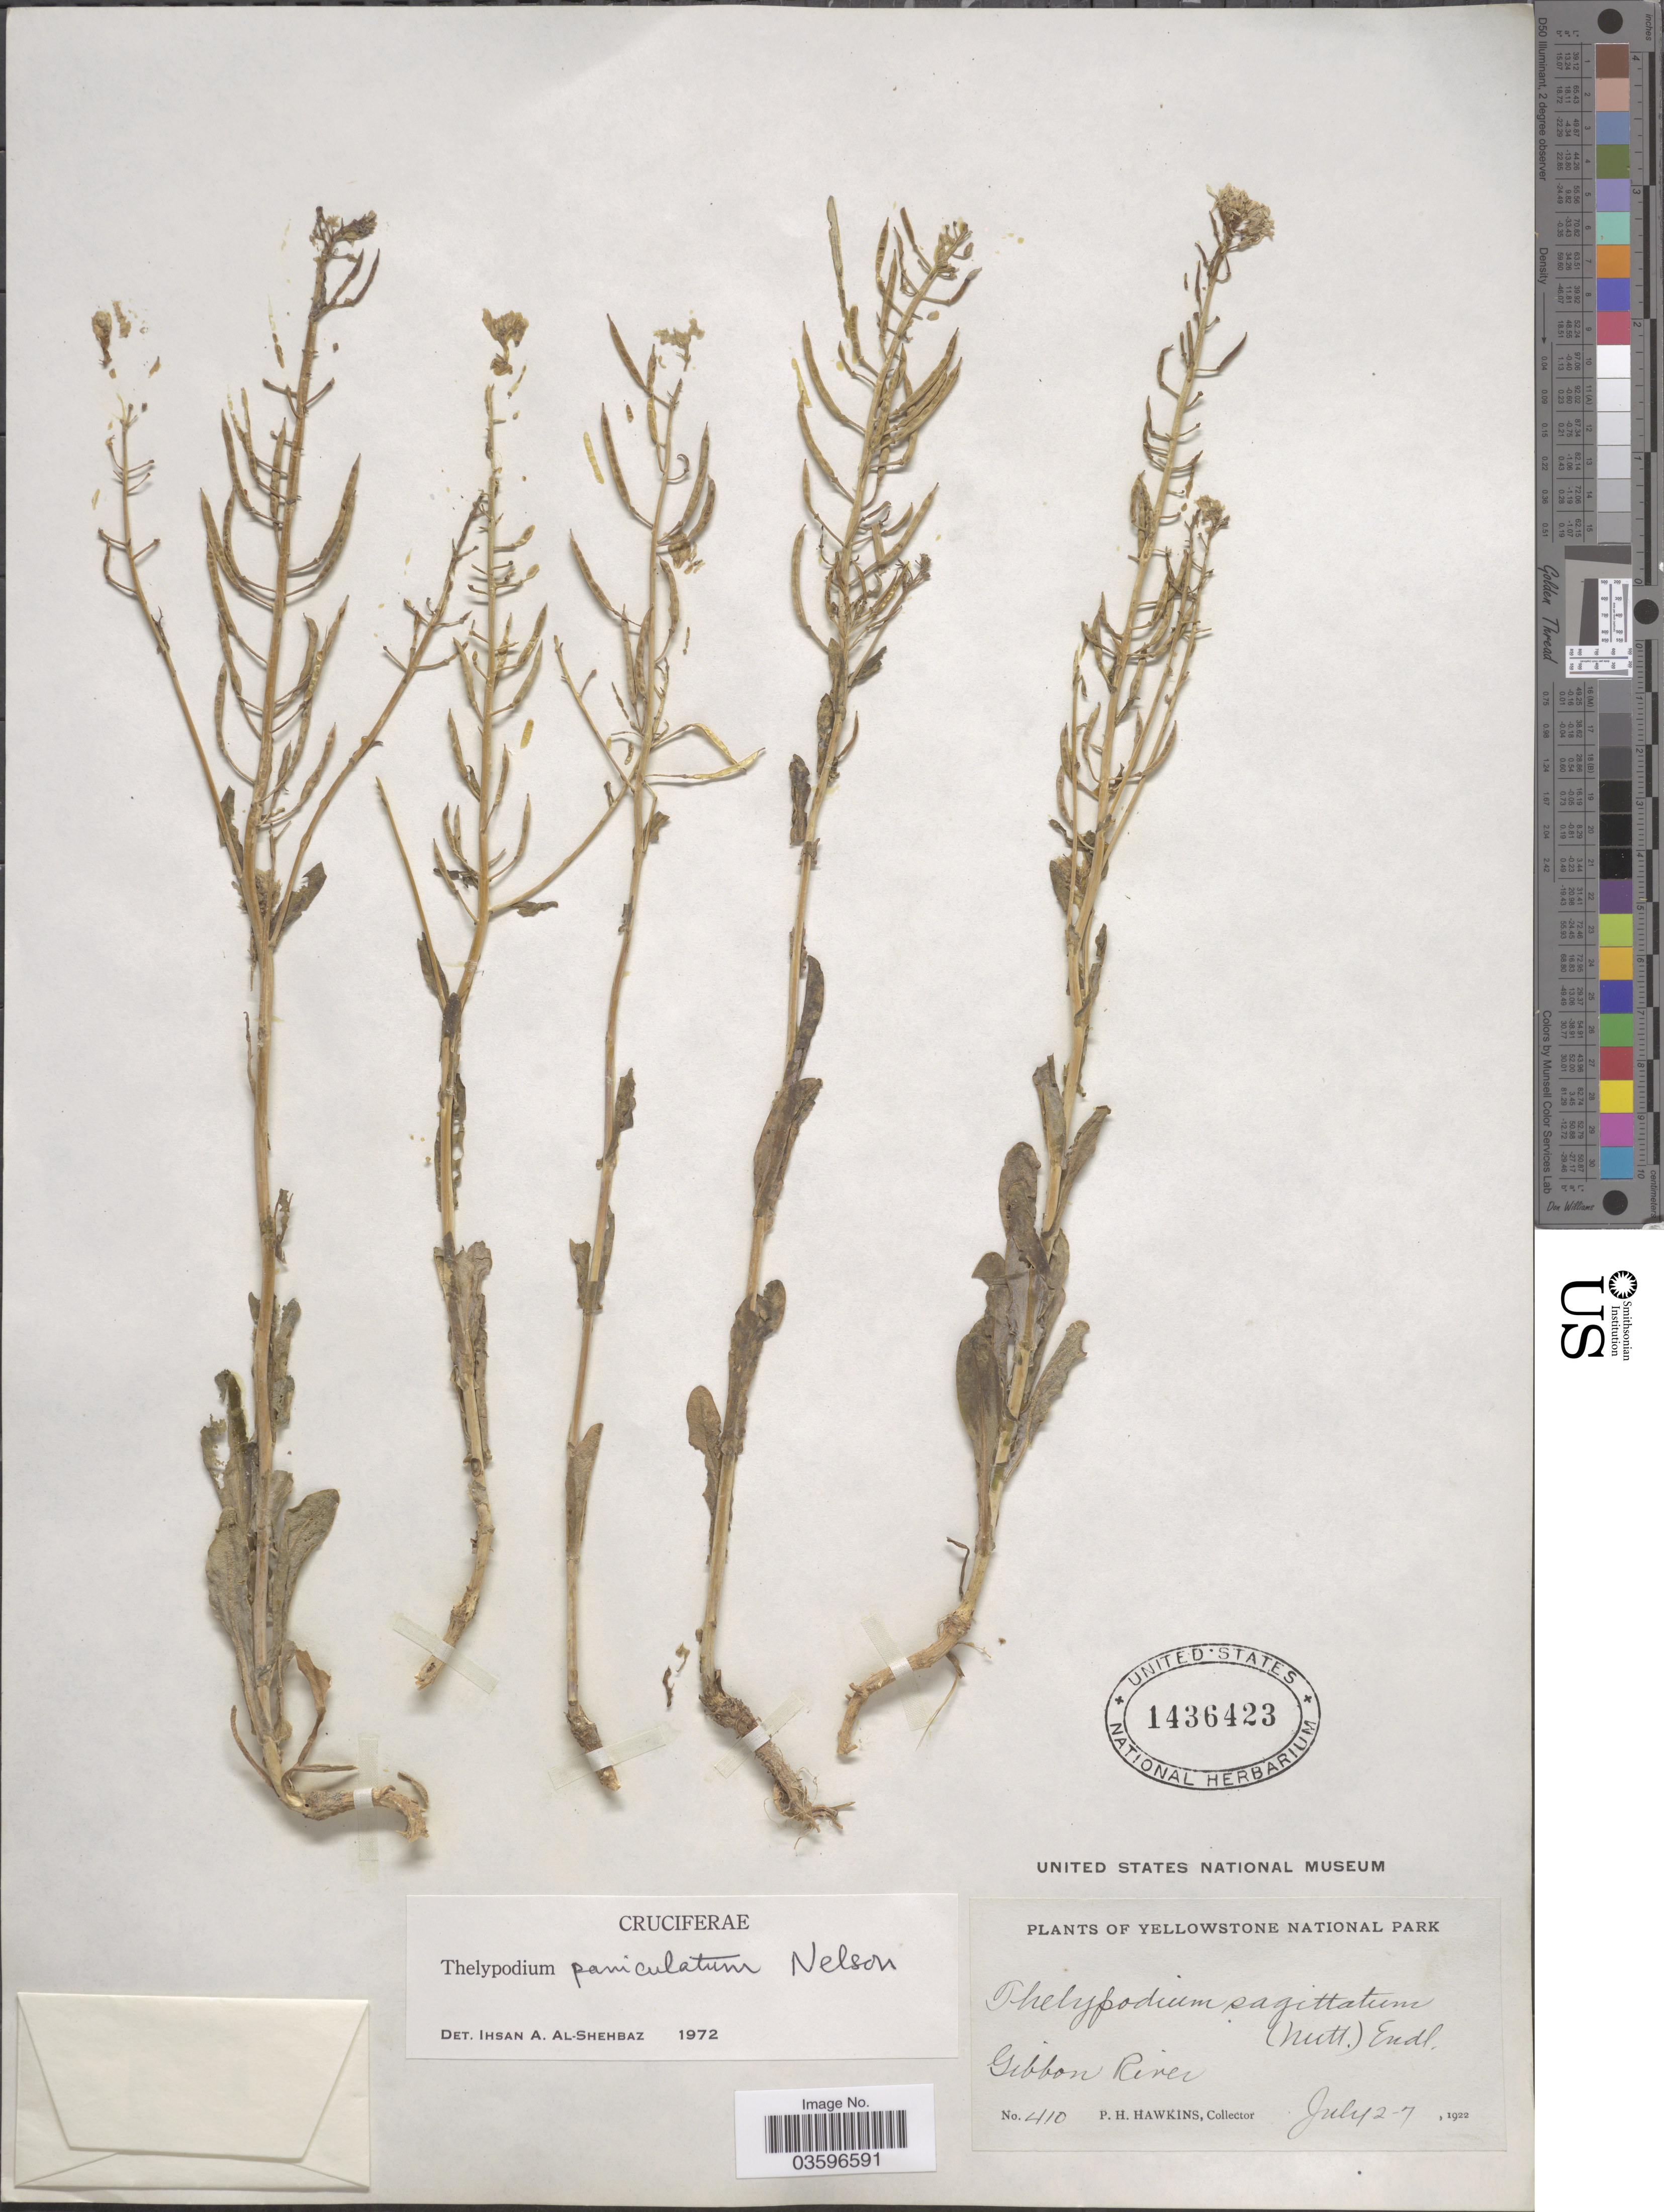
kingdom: Plantae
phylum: Tracheophyta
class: Magnoliopsida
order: Brassicales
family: Brassicaceae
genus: Thelypodium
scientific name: Thelypodium paniculatum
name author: A. Nelson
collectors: P. Hawkins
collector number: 410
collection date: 1922-07-02/1922-07-07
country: United States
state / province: Wyoming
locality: Yellowstone National Park. Gibbon River.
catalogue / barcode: US 1436423